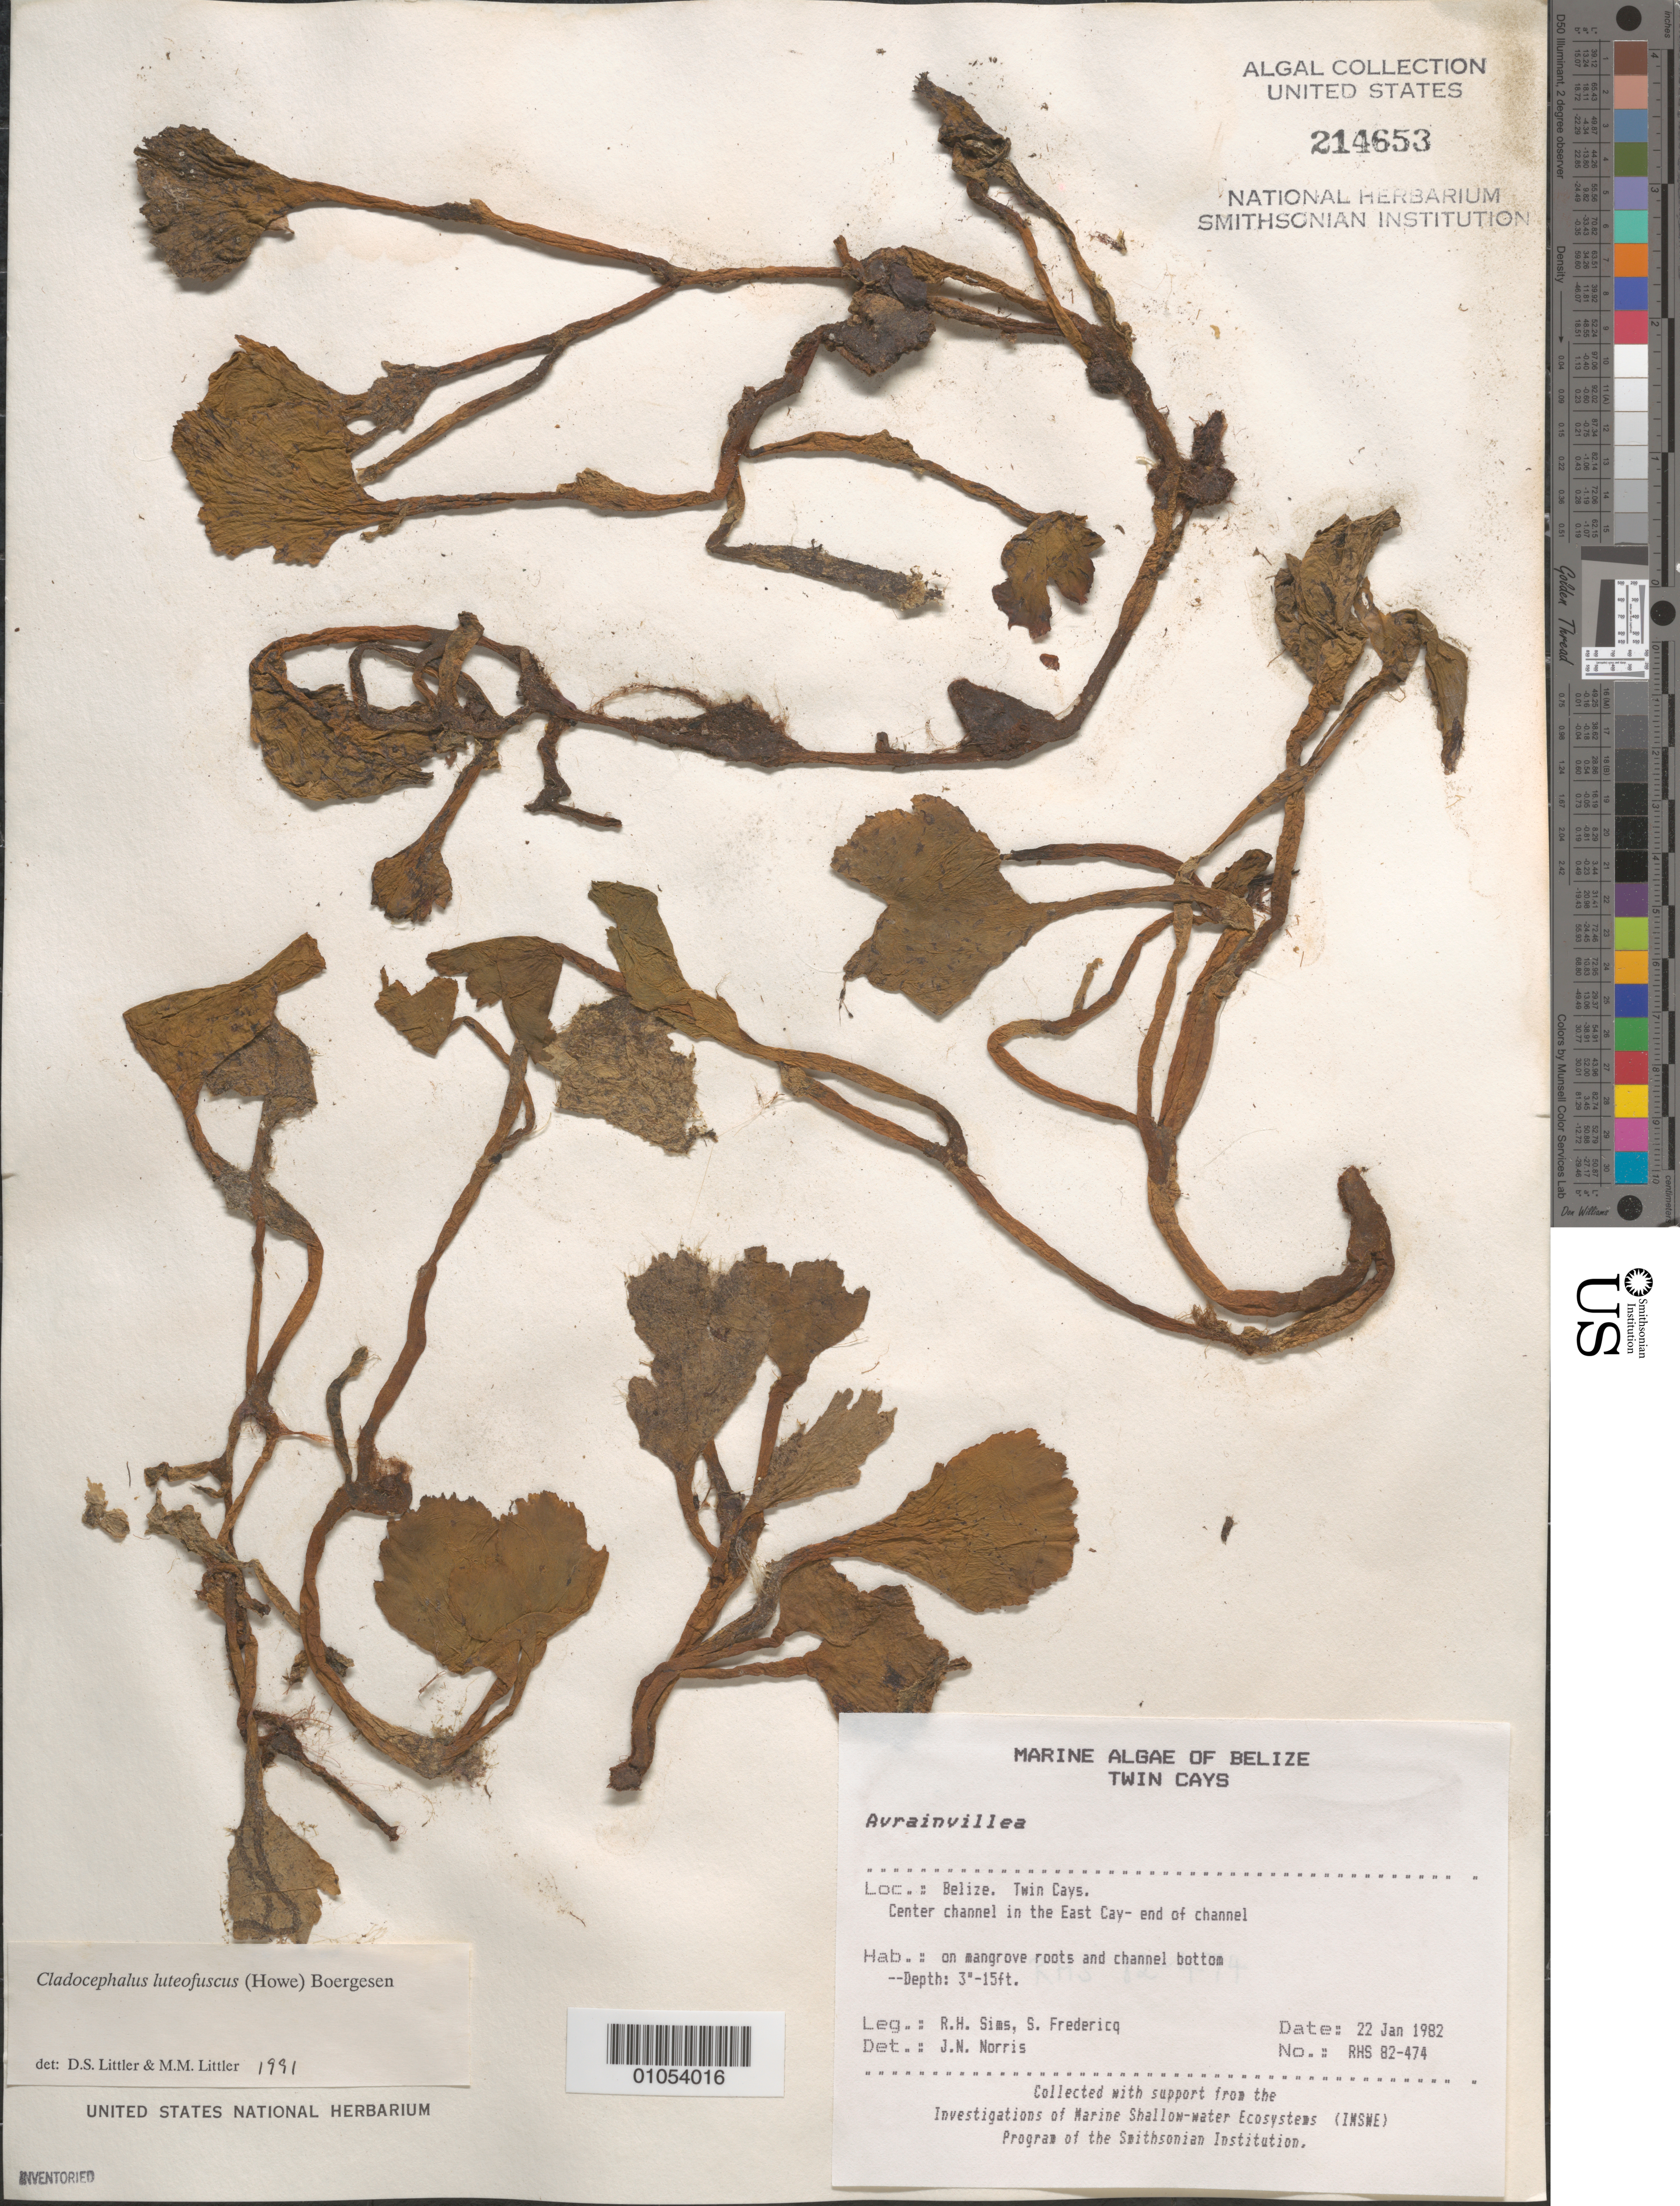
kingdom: Plantae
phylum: Chlorophyta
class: Ulvophyceae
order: Bryopsidales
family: Dichotomosiphonaceae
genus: Cladocephalus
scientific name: Cladocephalus luteofuscus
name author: (P. Crouan & H. Crouan) Børgesen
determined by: Littler, D. S.; Littler, M. M.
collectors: R. H. Sims & S. Fredericq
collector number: RHS 82-474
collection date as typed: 22 Jan 1982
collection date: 1982-01-22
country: Belize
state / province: Stann Creek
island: Twin Cays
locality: Center channel in the East Cay end of channel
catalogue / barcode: US 214653